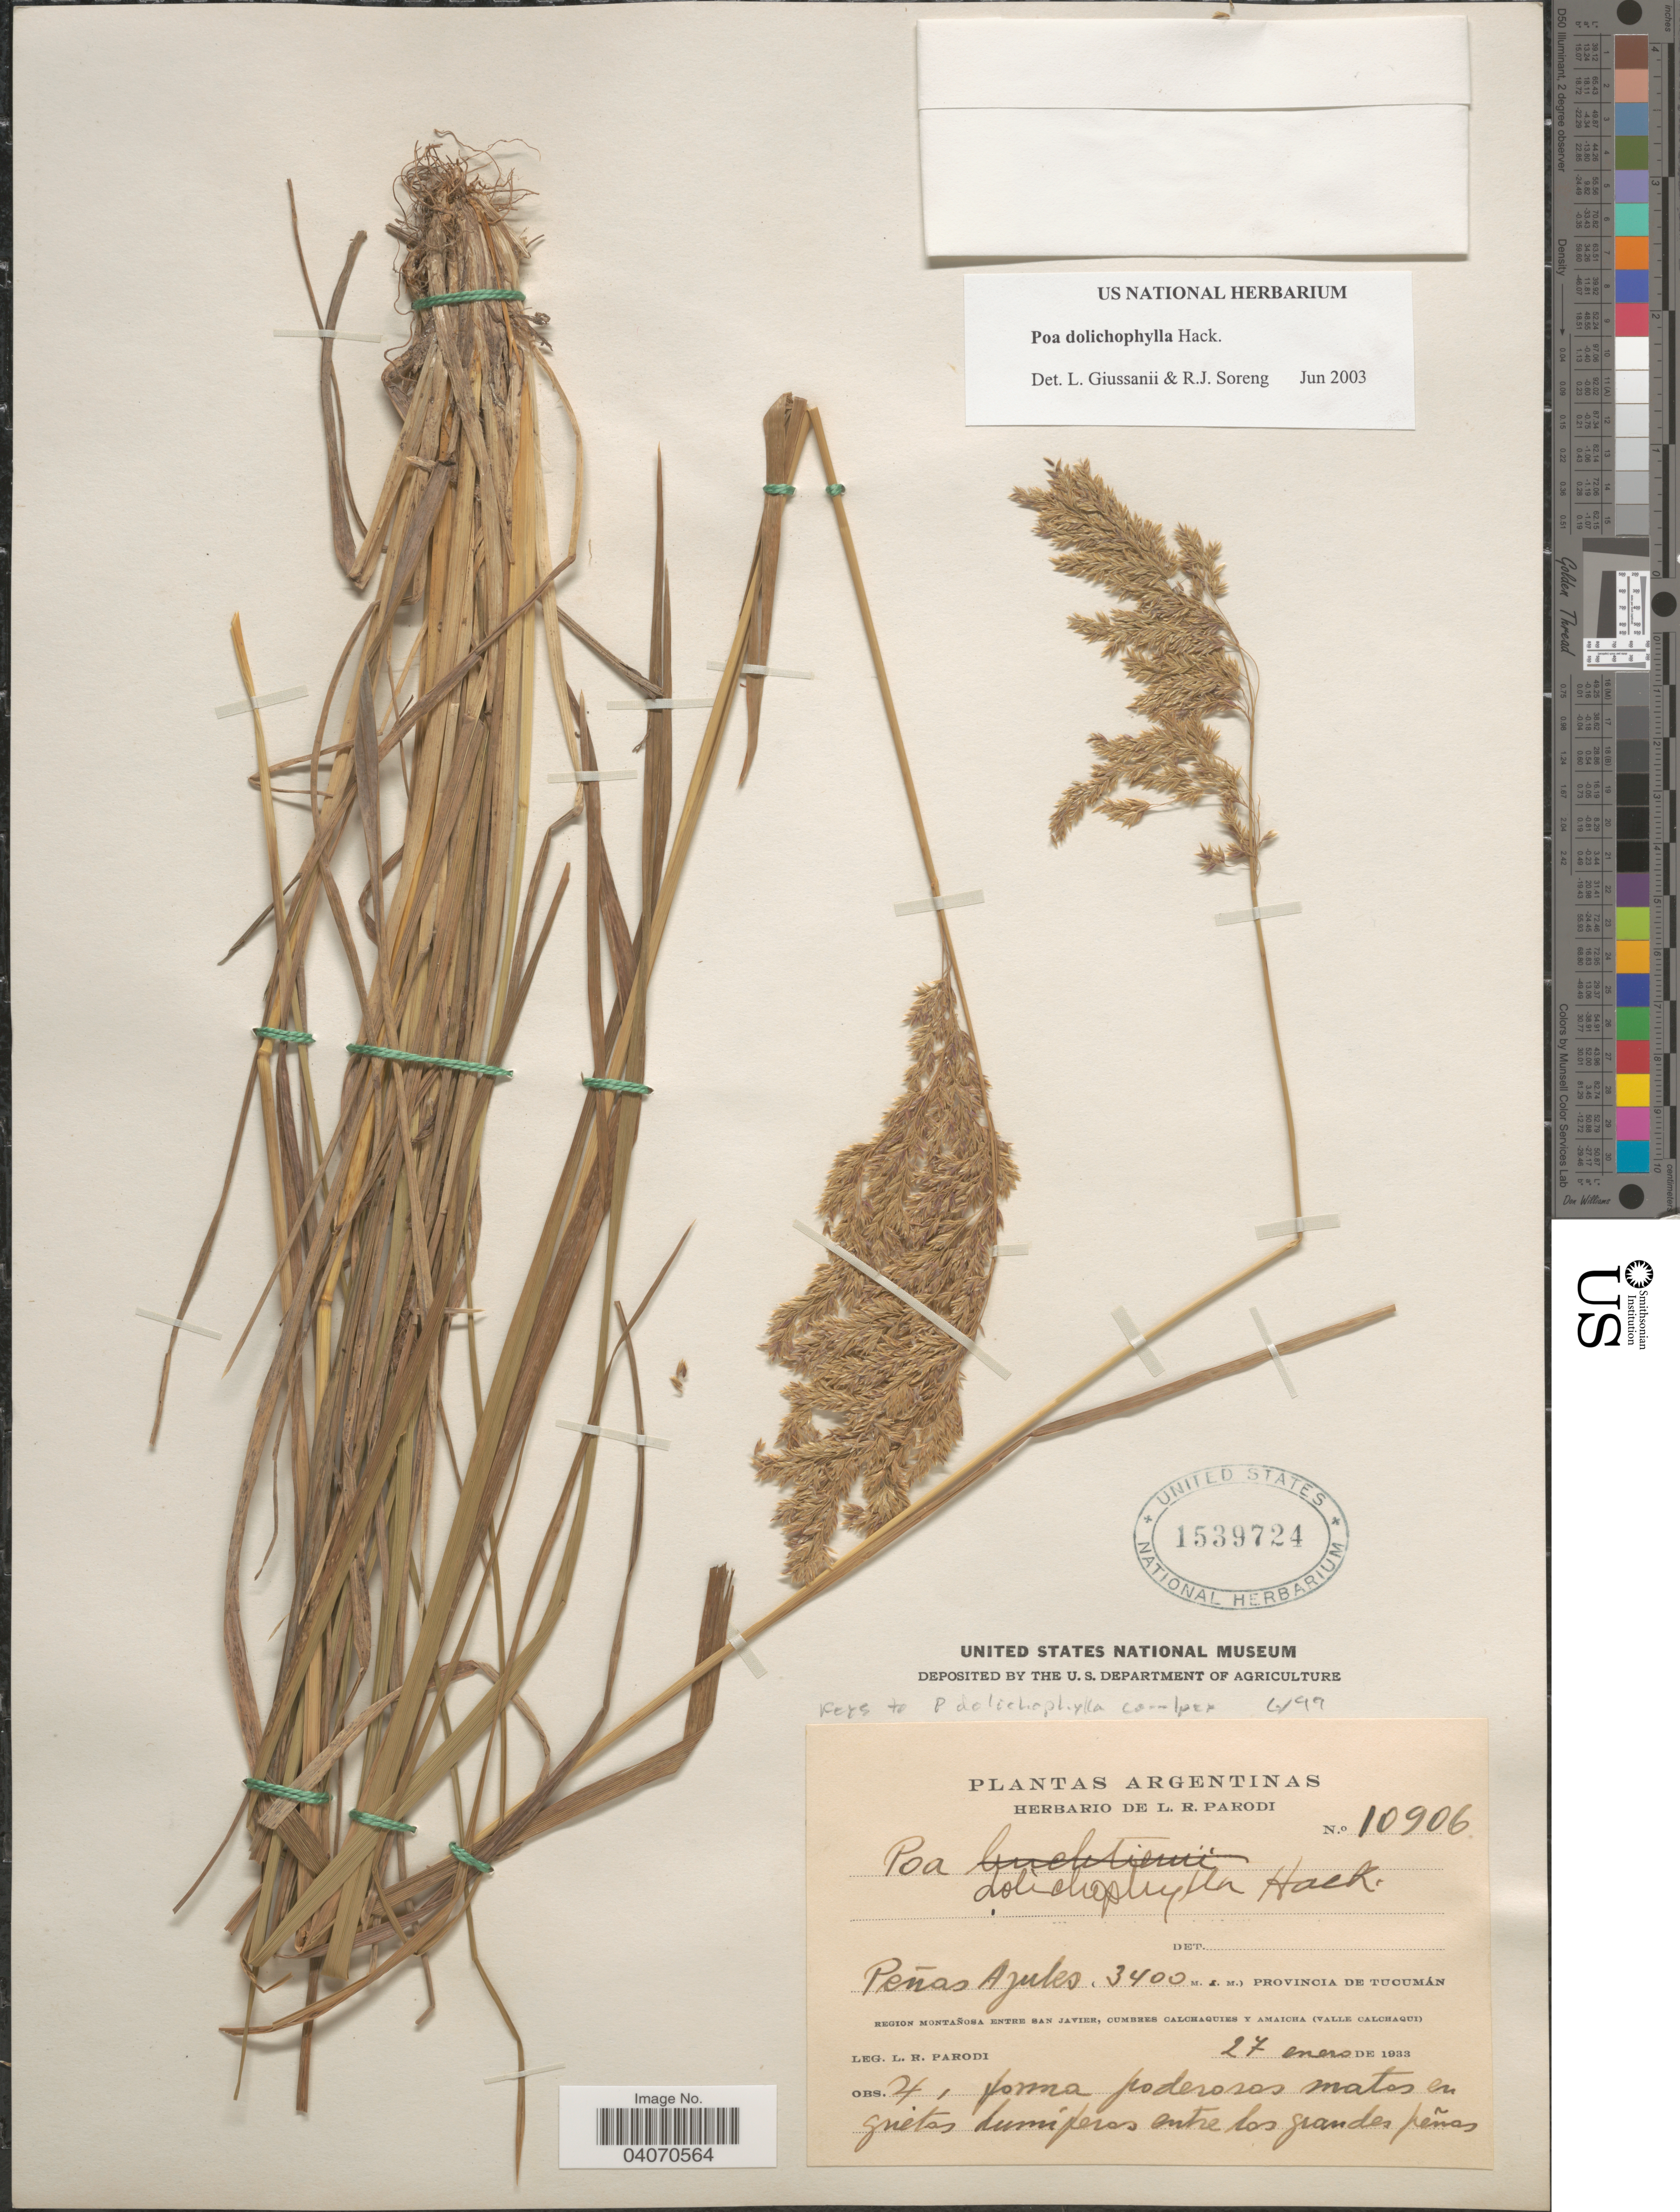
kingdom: Plantae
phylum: Tracheophyta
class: Liliopsida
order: Poales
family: Poaceae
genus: Poa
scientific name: Poa dolichophylla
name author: Hack.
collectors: L. R. Parodi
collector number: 10906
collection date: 1933-01-27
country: Argentina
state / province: Tucuman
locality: Peñas Azules. Region montañosa entre San Javier, cumbres Calchaquies y Amaicha (Valle Calchaqui).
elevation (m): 3400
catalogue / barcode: US 1539724